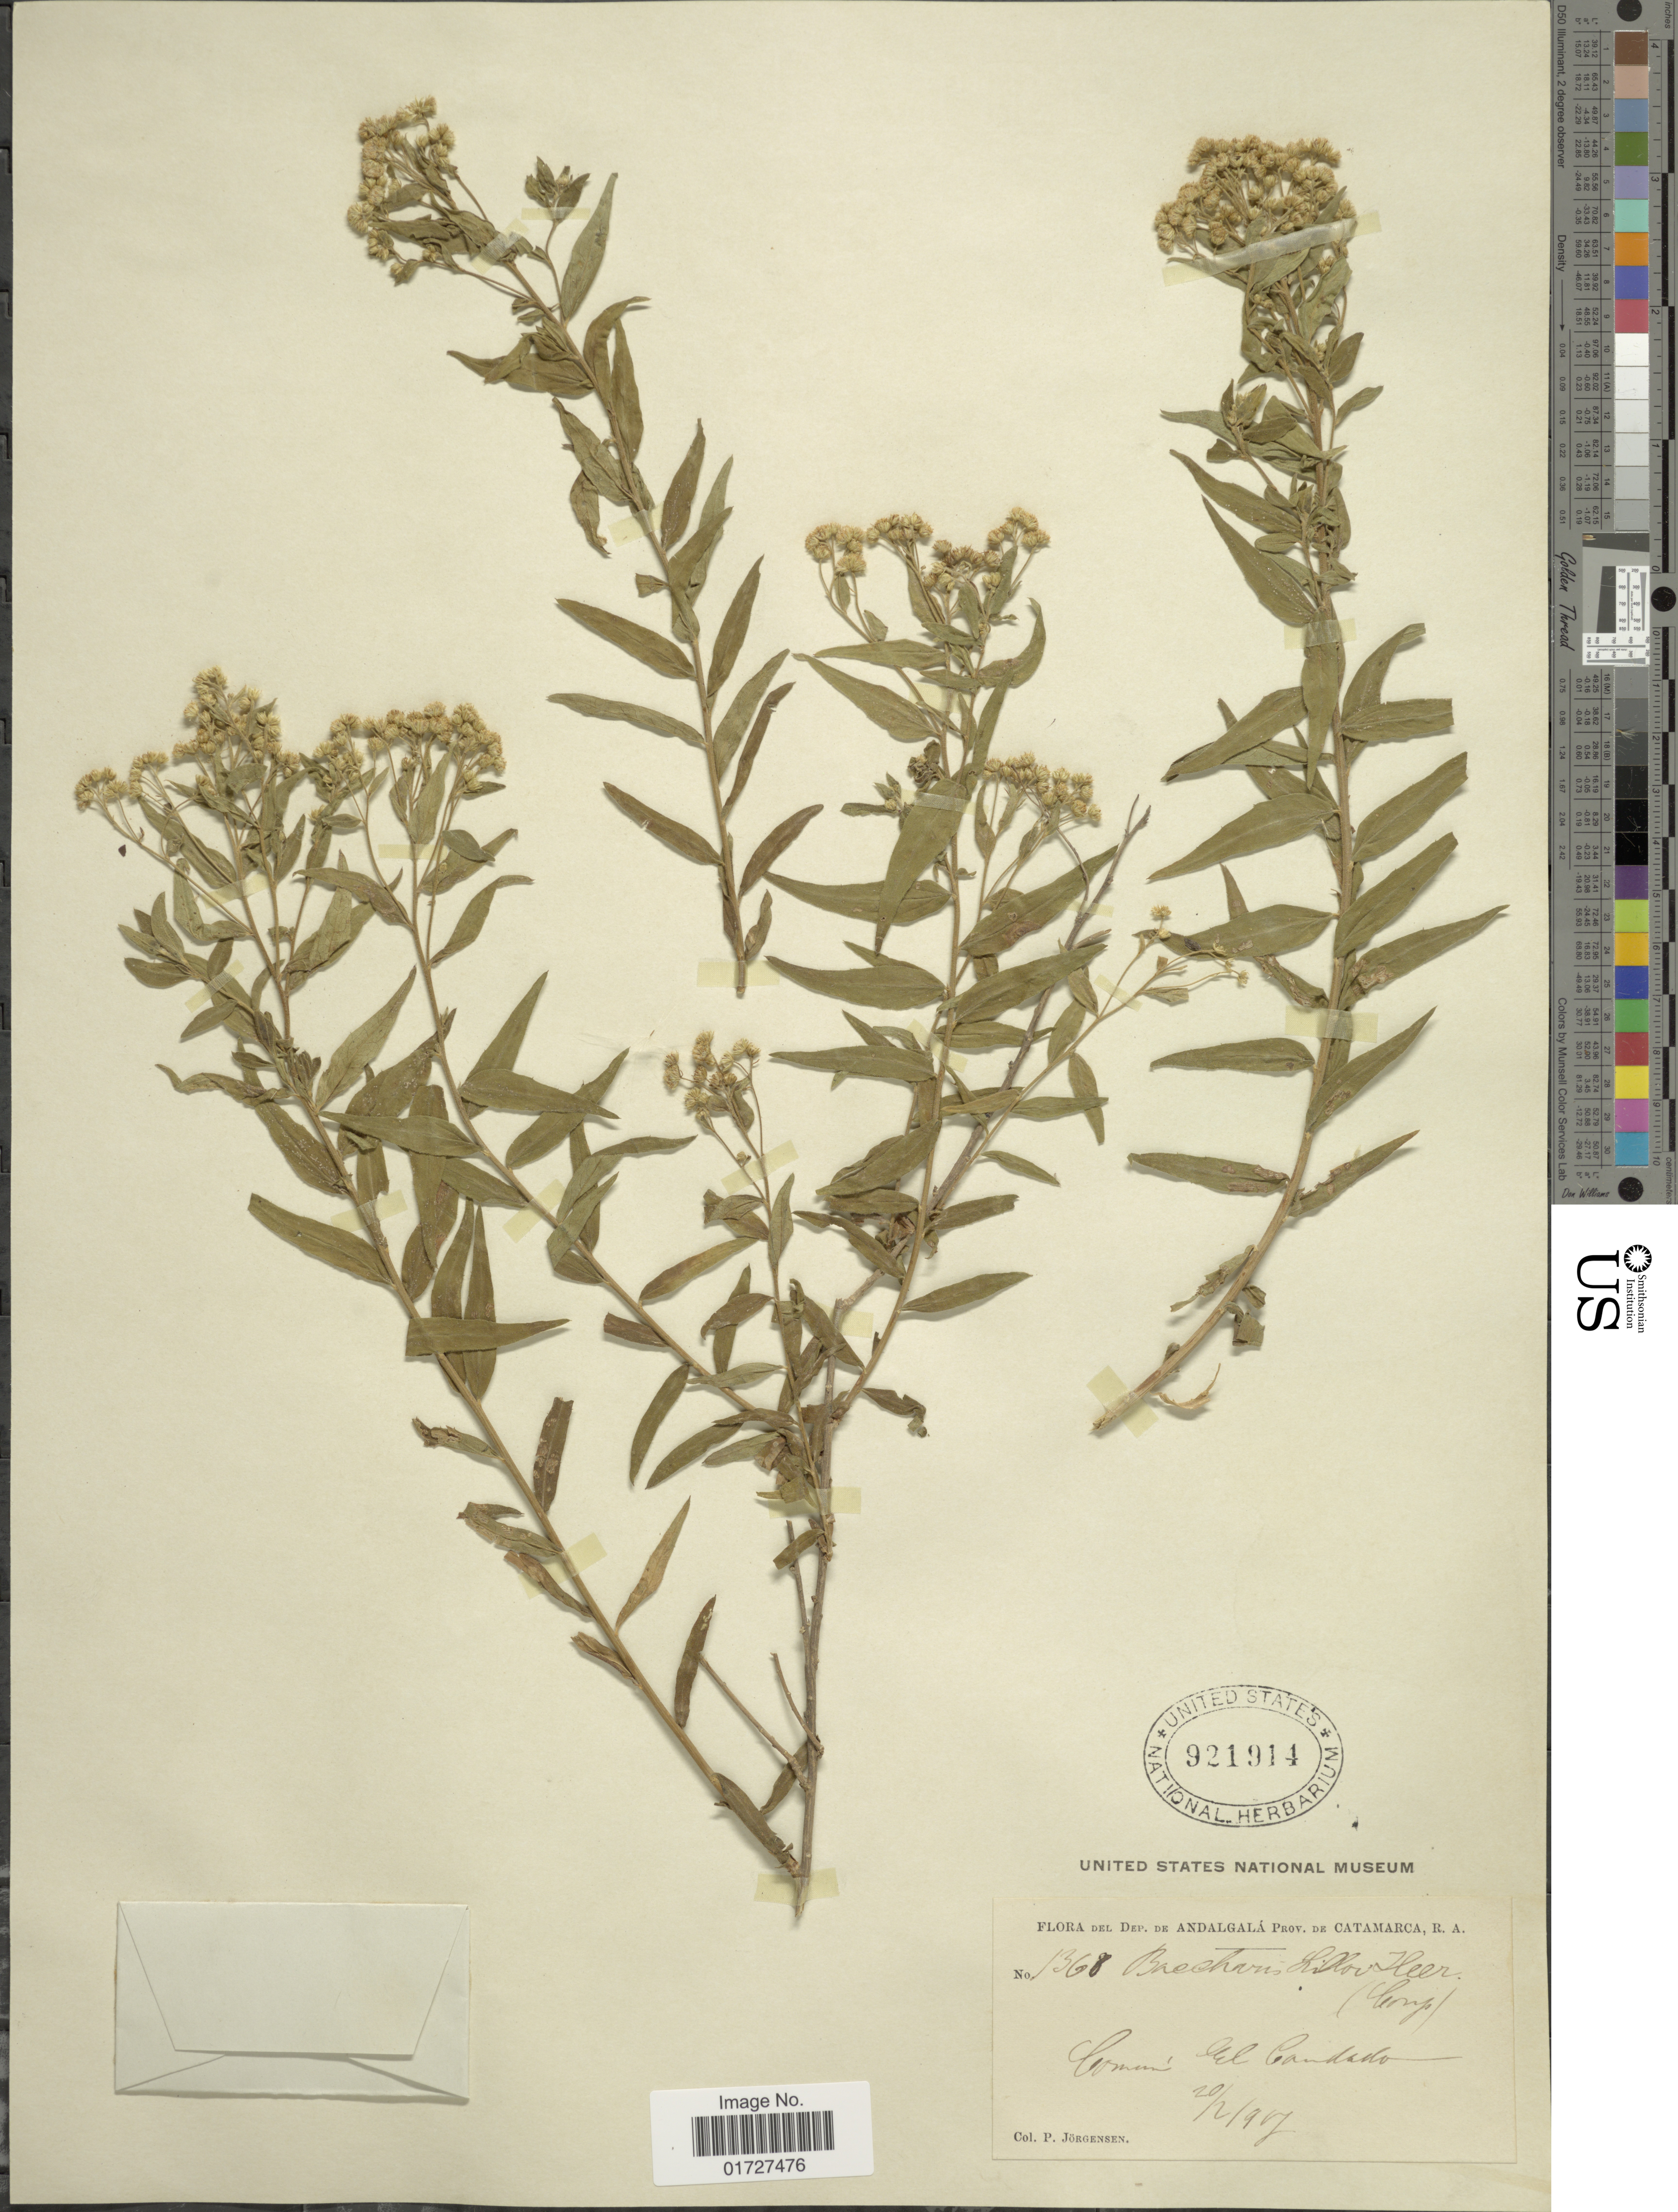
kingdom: Plantae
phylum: Tracheophyta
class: Magnoliopsida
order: Asterales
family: Asteraceae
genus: Baccharis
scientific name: Baccharis lilloi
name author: Heering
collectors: P. Jörgensen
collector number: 1368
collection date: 1907-02-20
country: Argentina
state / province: Catamarca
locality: Dep. de Andalgala, El Candado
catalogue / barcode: US 921914